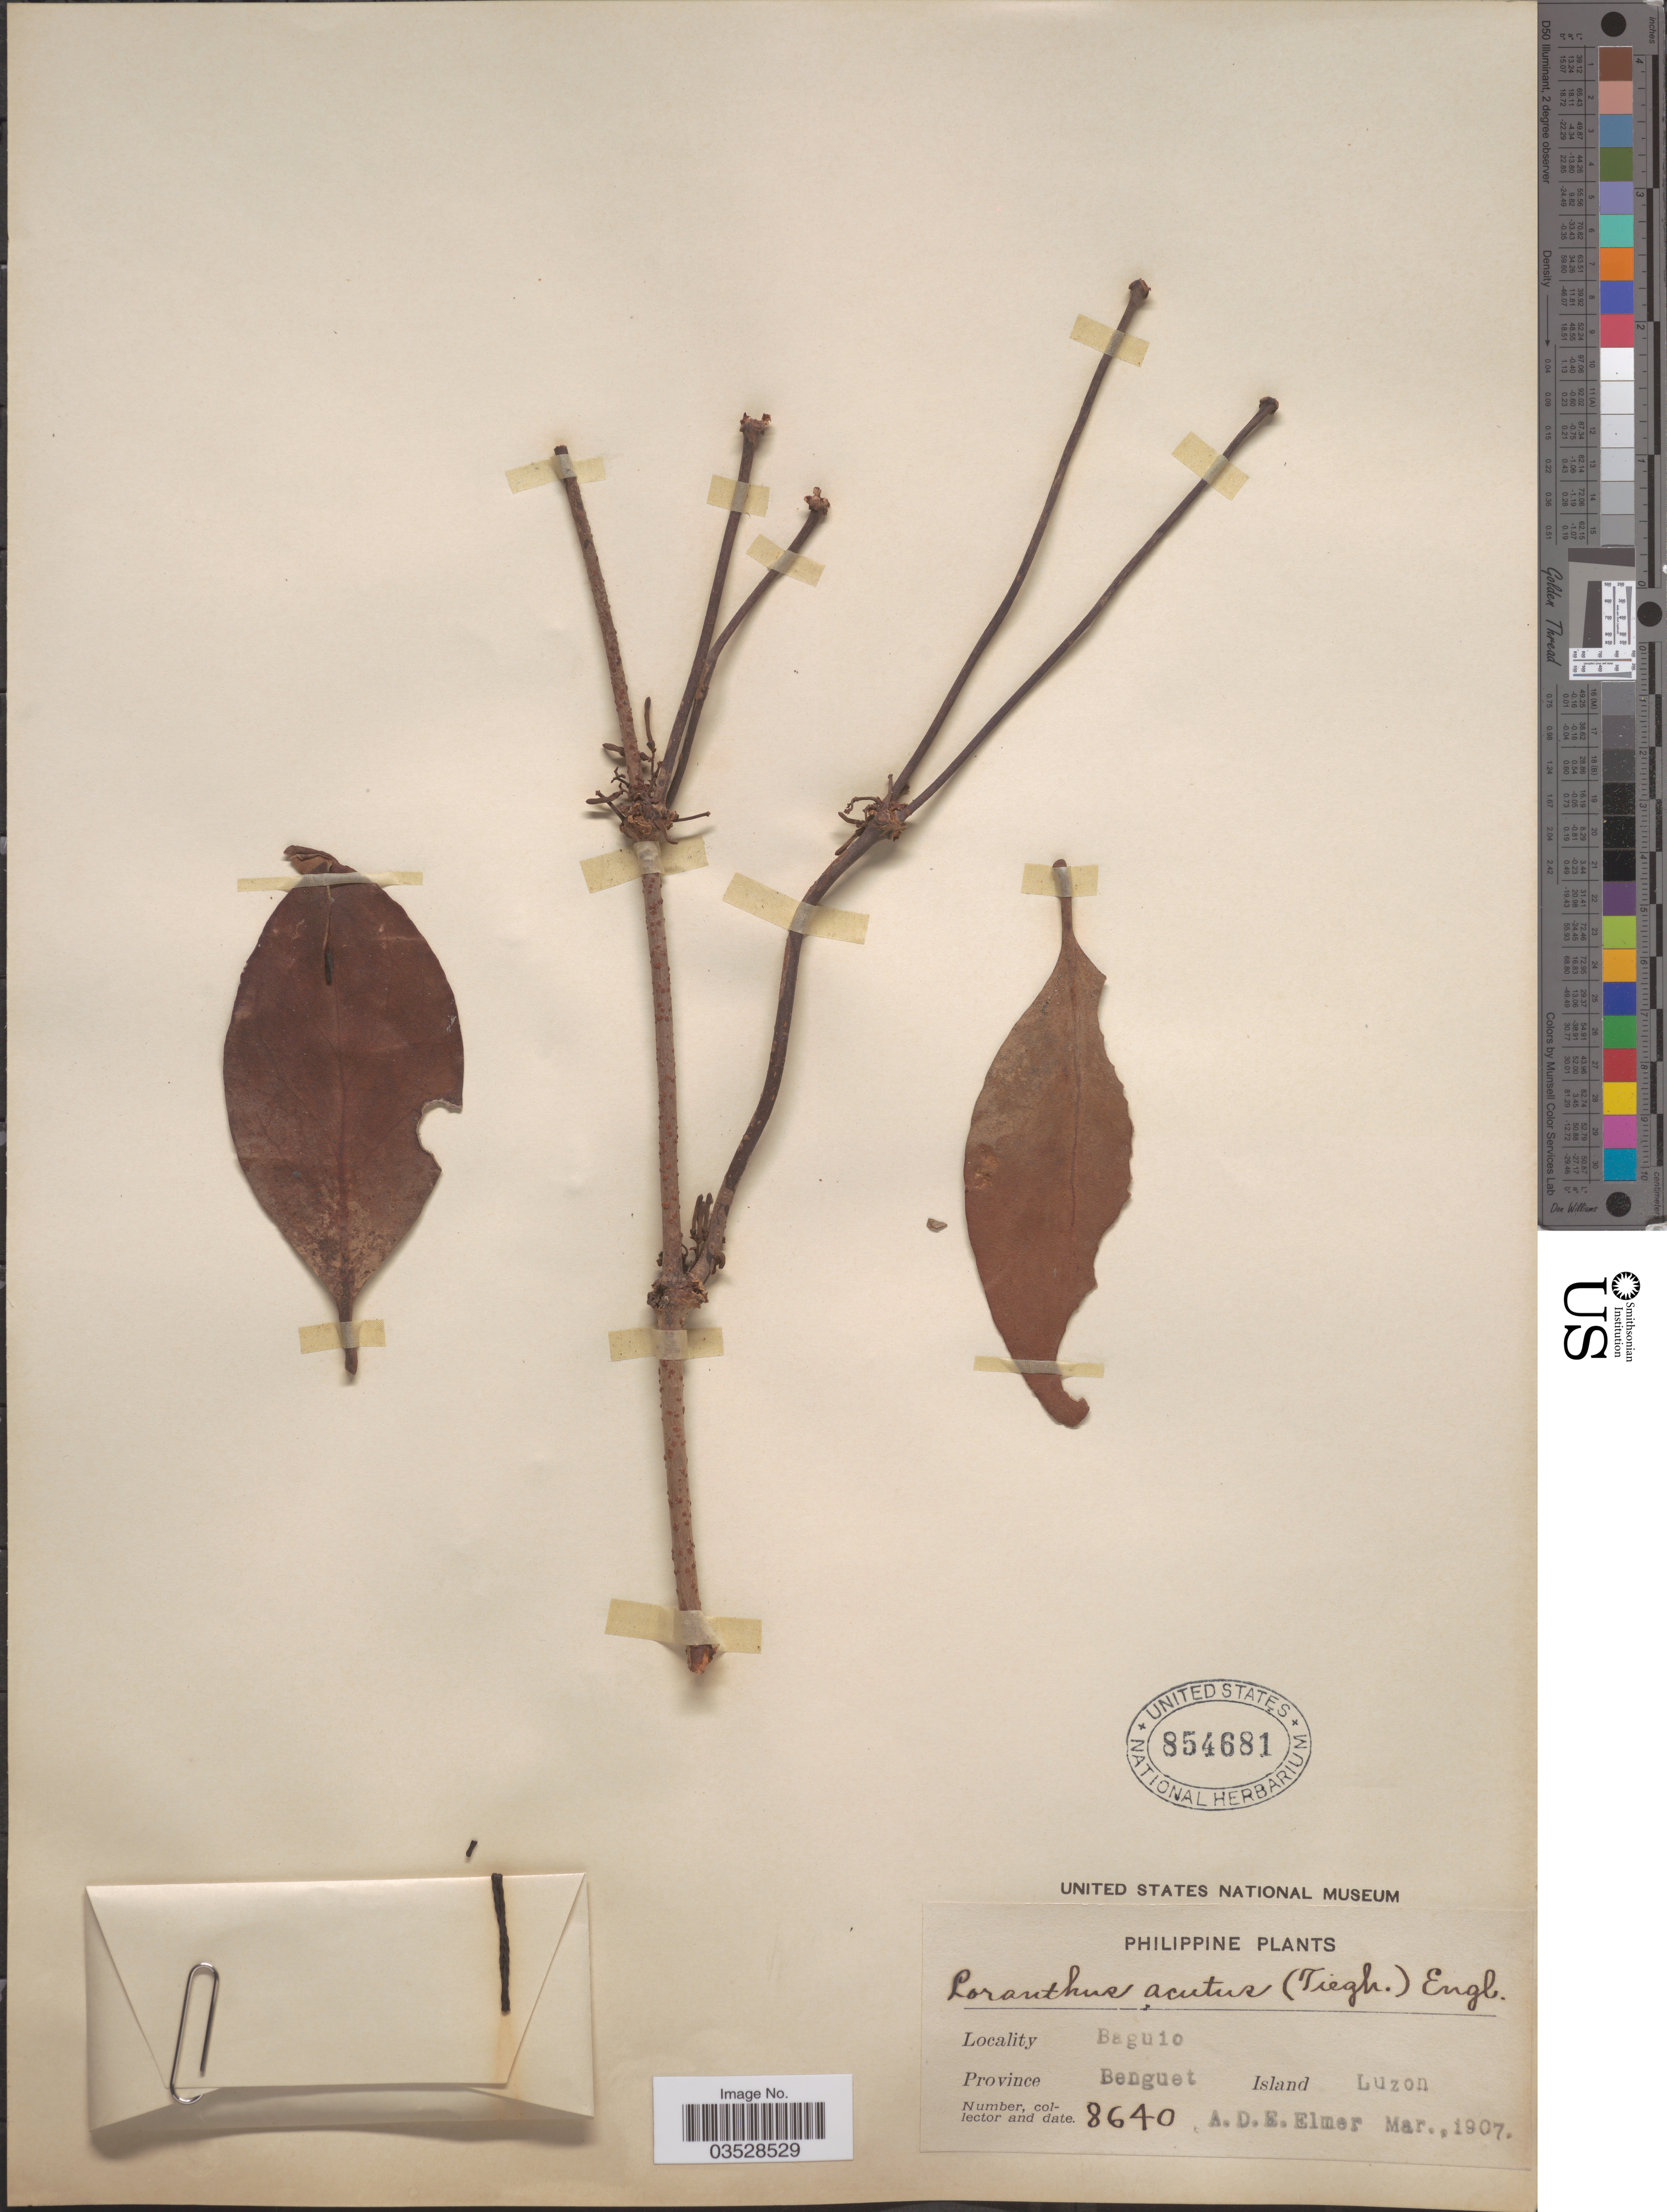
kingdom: Plantae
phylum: Tracheophyta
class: Magnoliopsida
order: Santalales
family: Loranthaceae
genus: Loranthus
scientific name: Loranthus acutus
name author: Engl.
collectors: A. D. E. Elmer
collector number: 8640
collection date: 1907-03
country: Philippines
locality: Baguio. Province Benguet. Island Luzon.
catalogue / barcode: US 854681